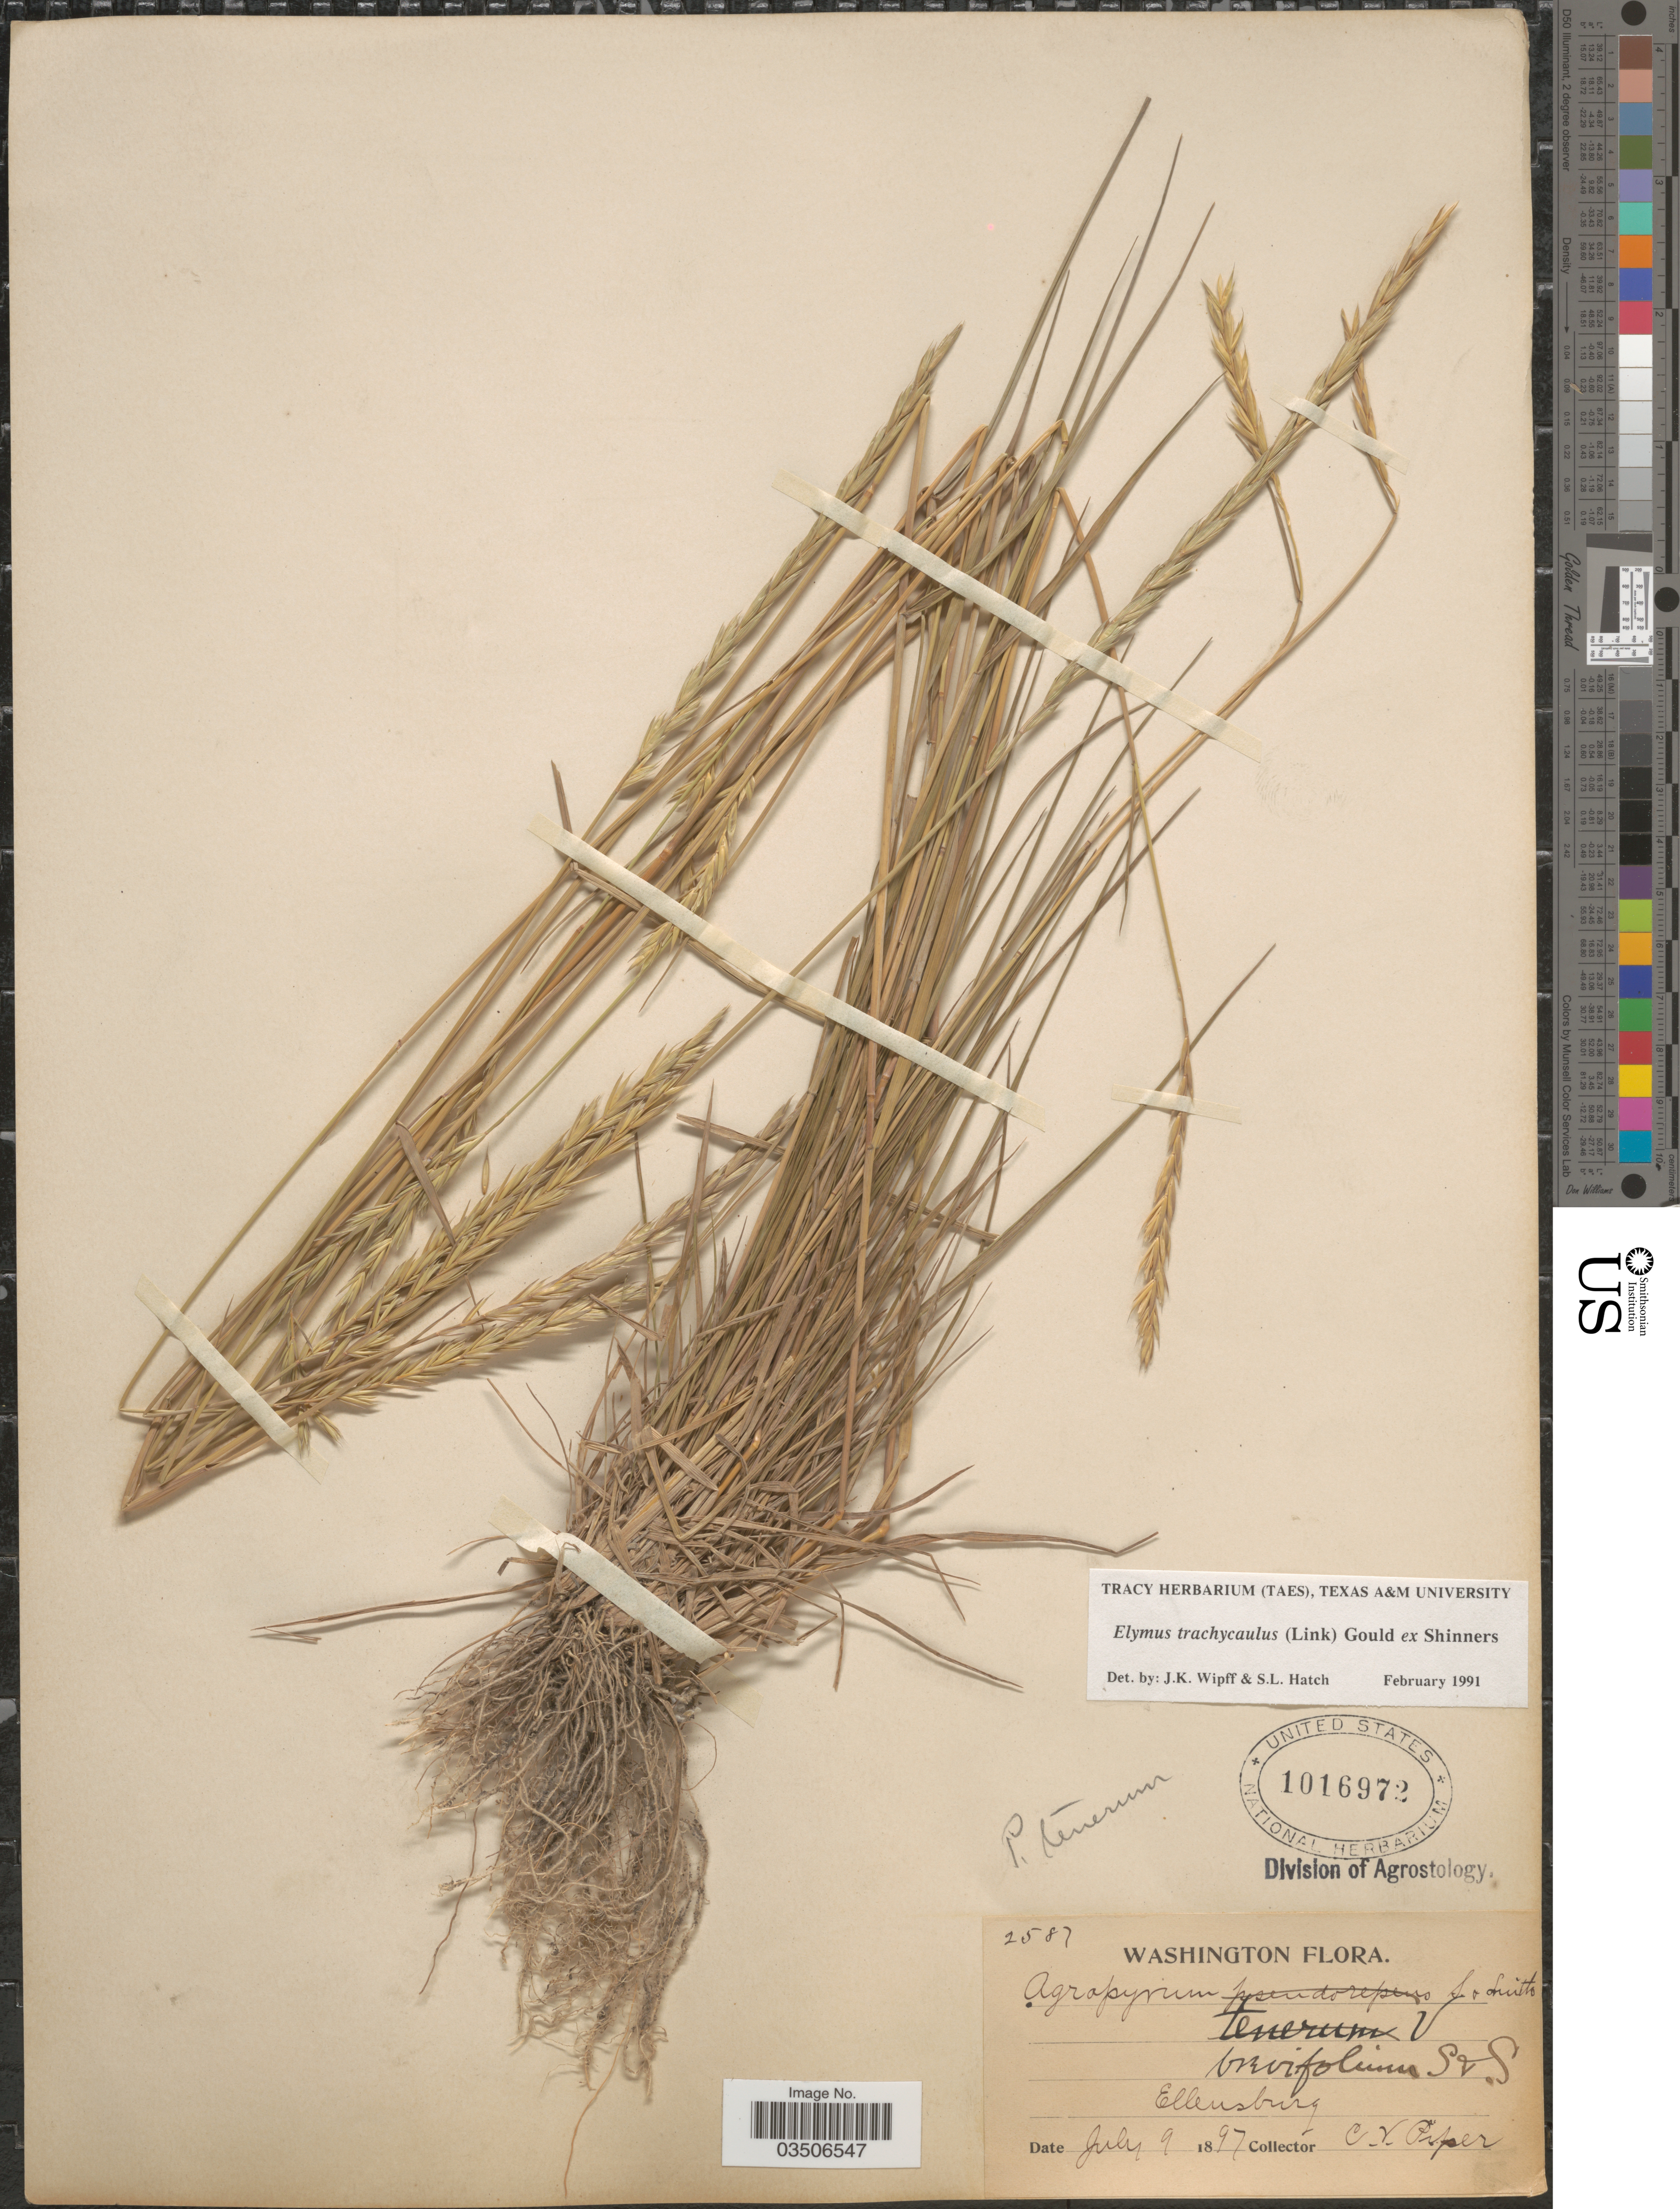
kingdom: Plantae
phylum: Tracheophyta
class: Liliopsida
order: Poales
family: Poaceae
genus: Elymus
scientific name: Elymus trachycaulus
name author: (Link) Gould ex Shinners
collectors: C. V. Piper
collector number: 2587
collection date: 1897-07-09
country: United States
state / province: Washington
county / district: Kittitas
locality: Ellensburg.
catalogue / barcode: US 1016972